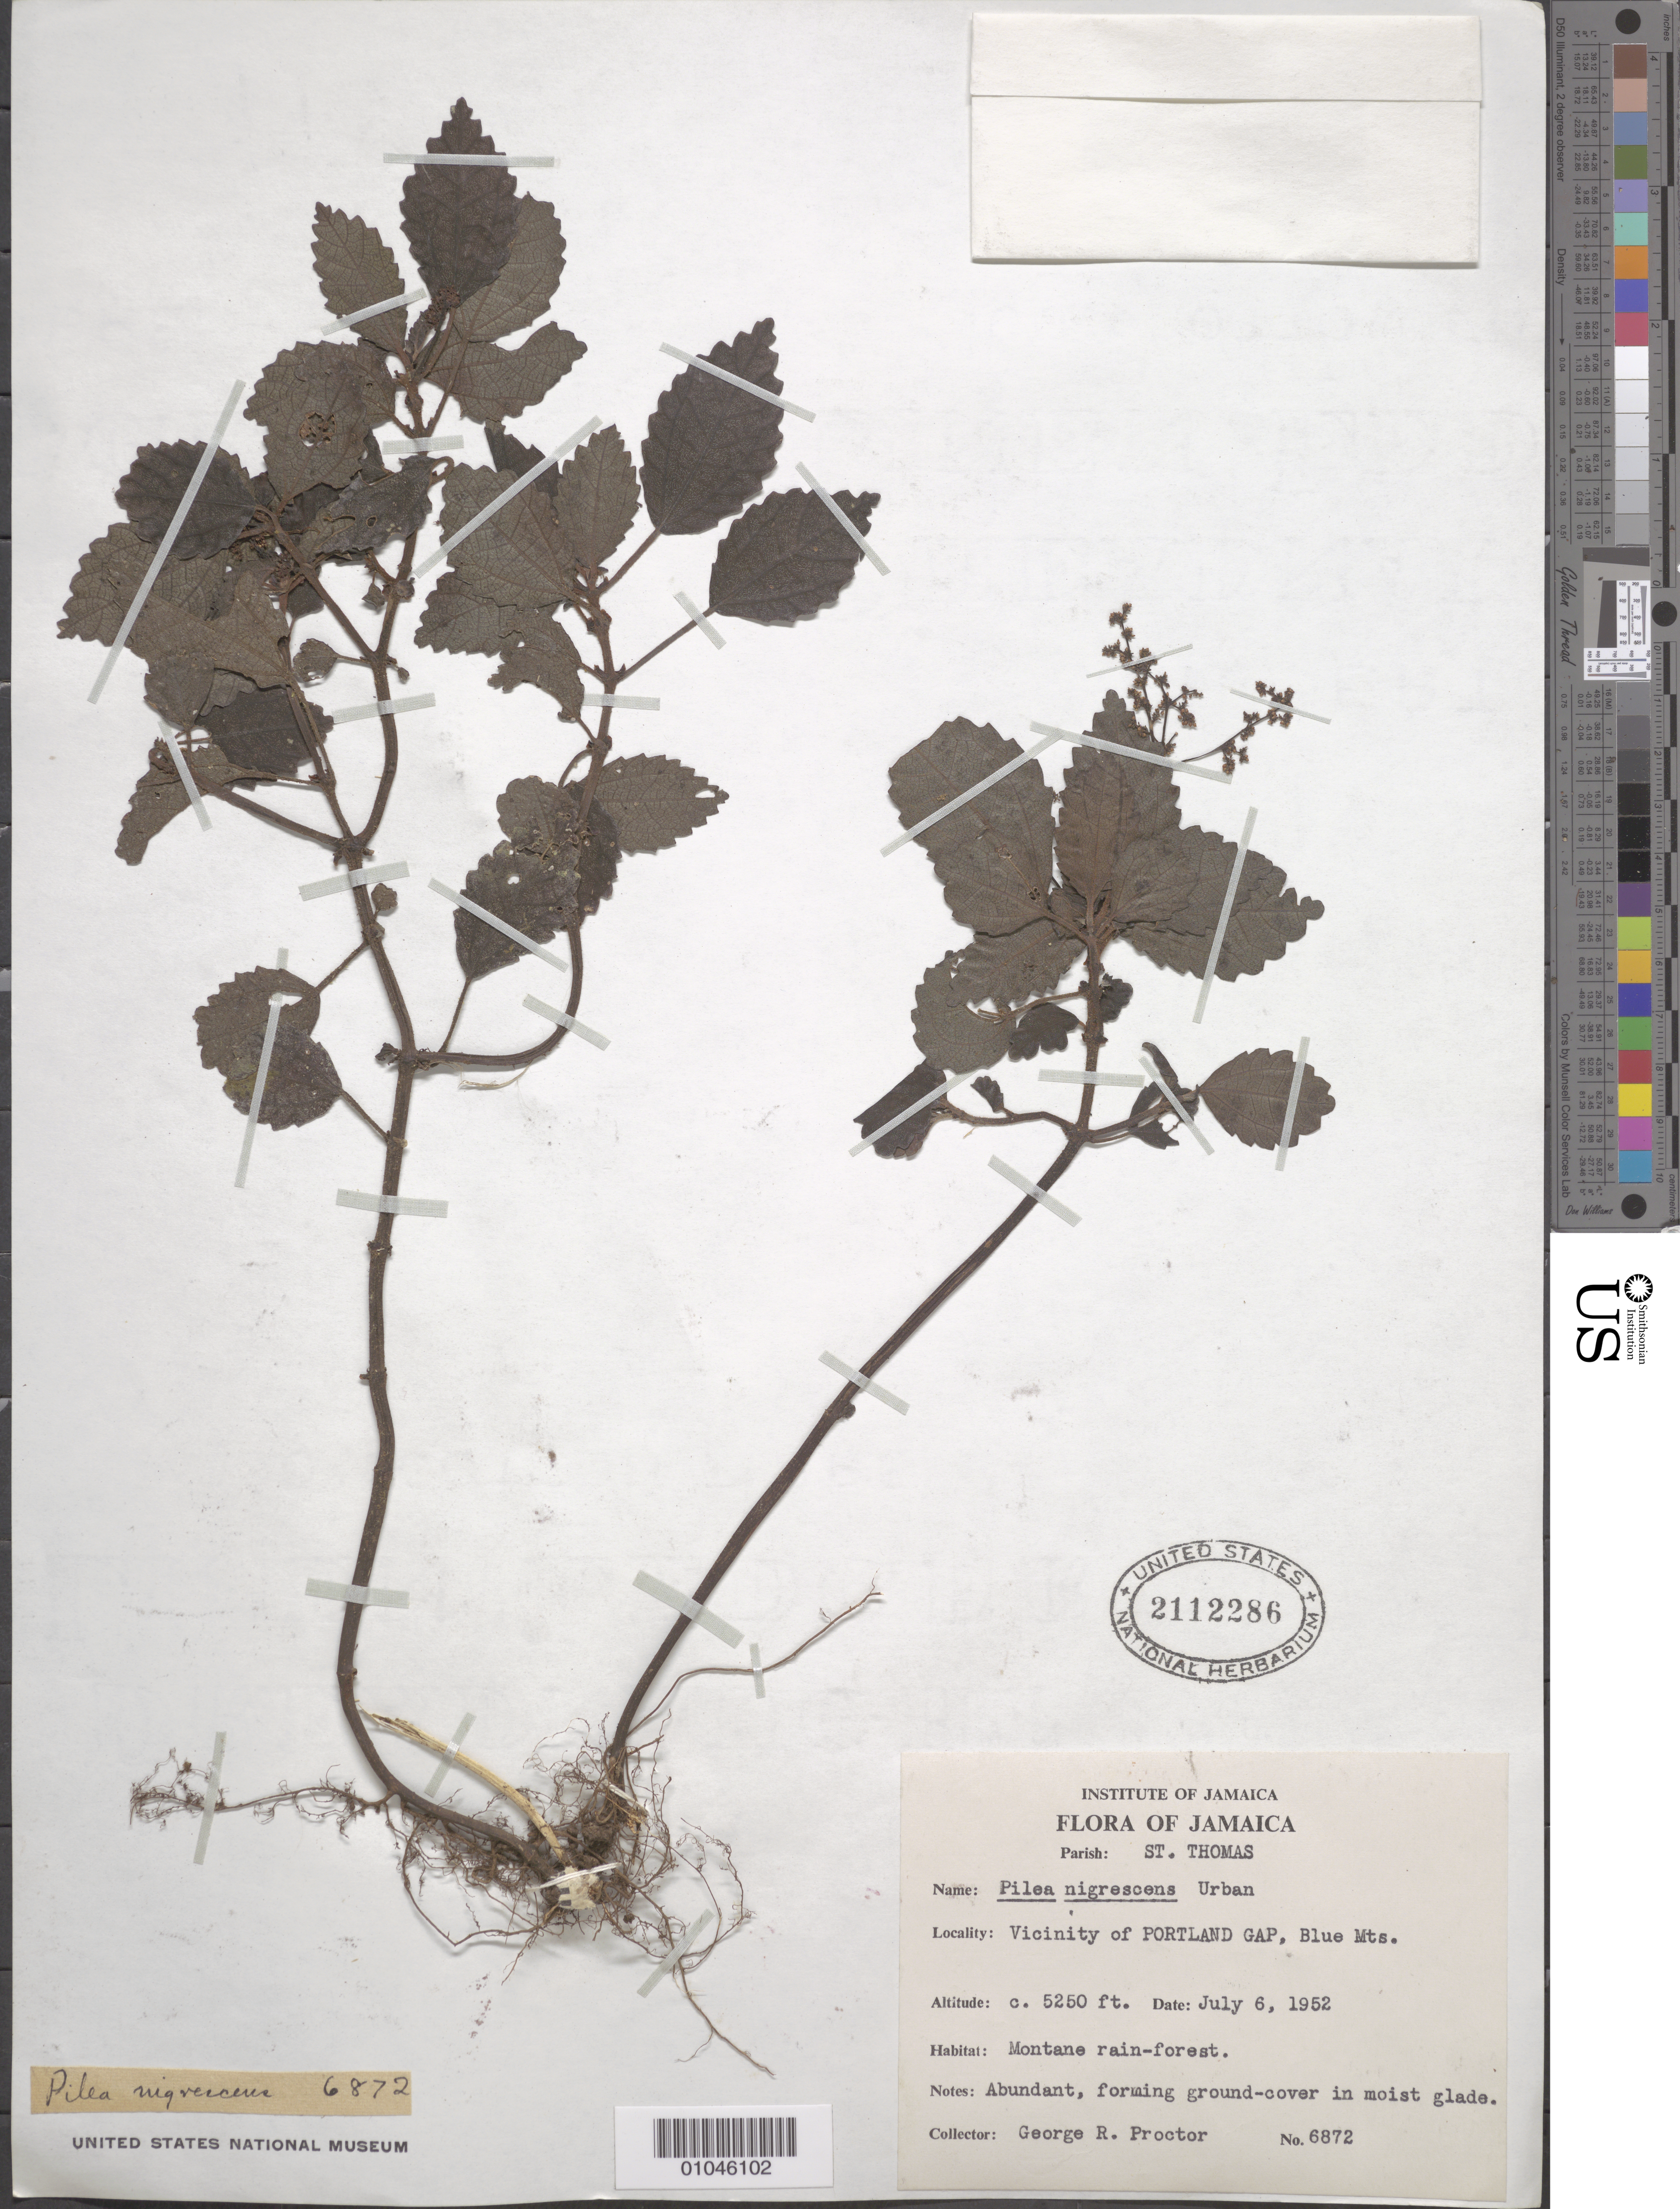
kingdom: Plantae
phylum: Tracheophyta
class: Magnoliopsida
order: Rosales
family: Urticaceae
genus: Pilea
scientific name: Pilea nigrescens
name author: Urb.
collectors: G. R. Proctor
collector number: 6872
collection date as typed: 06 Jul 1952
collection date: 1952-07-06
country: Jamaica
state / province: Saint Thomas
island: Jamaica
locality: Montane rain-forest. Abundant, forming ground-cover in moist glade. Vicinity of Portland Gap. Blue Mt.s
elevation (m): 1600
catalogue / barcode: US 2112286